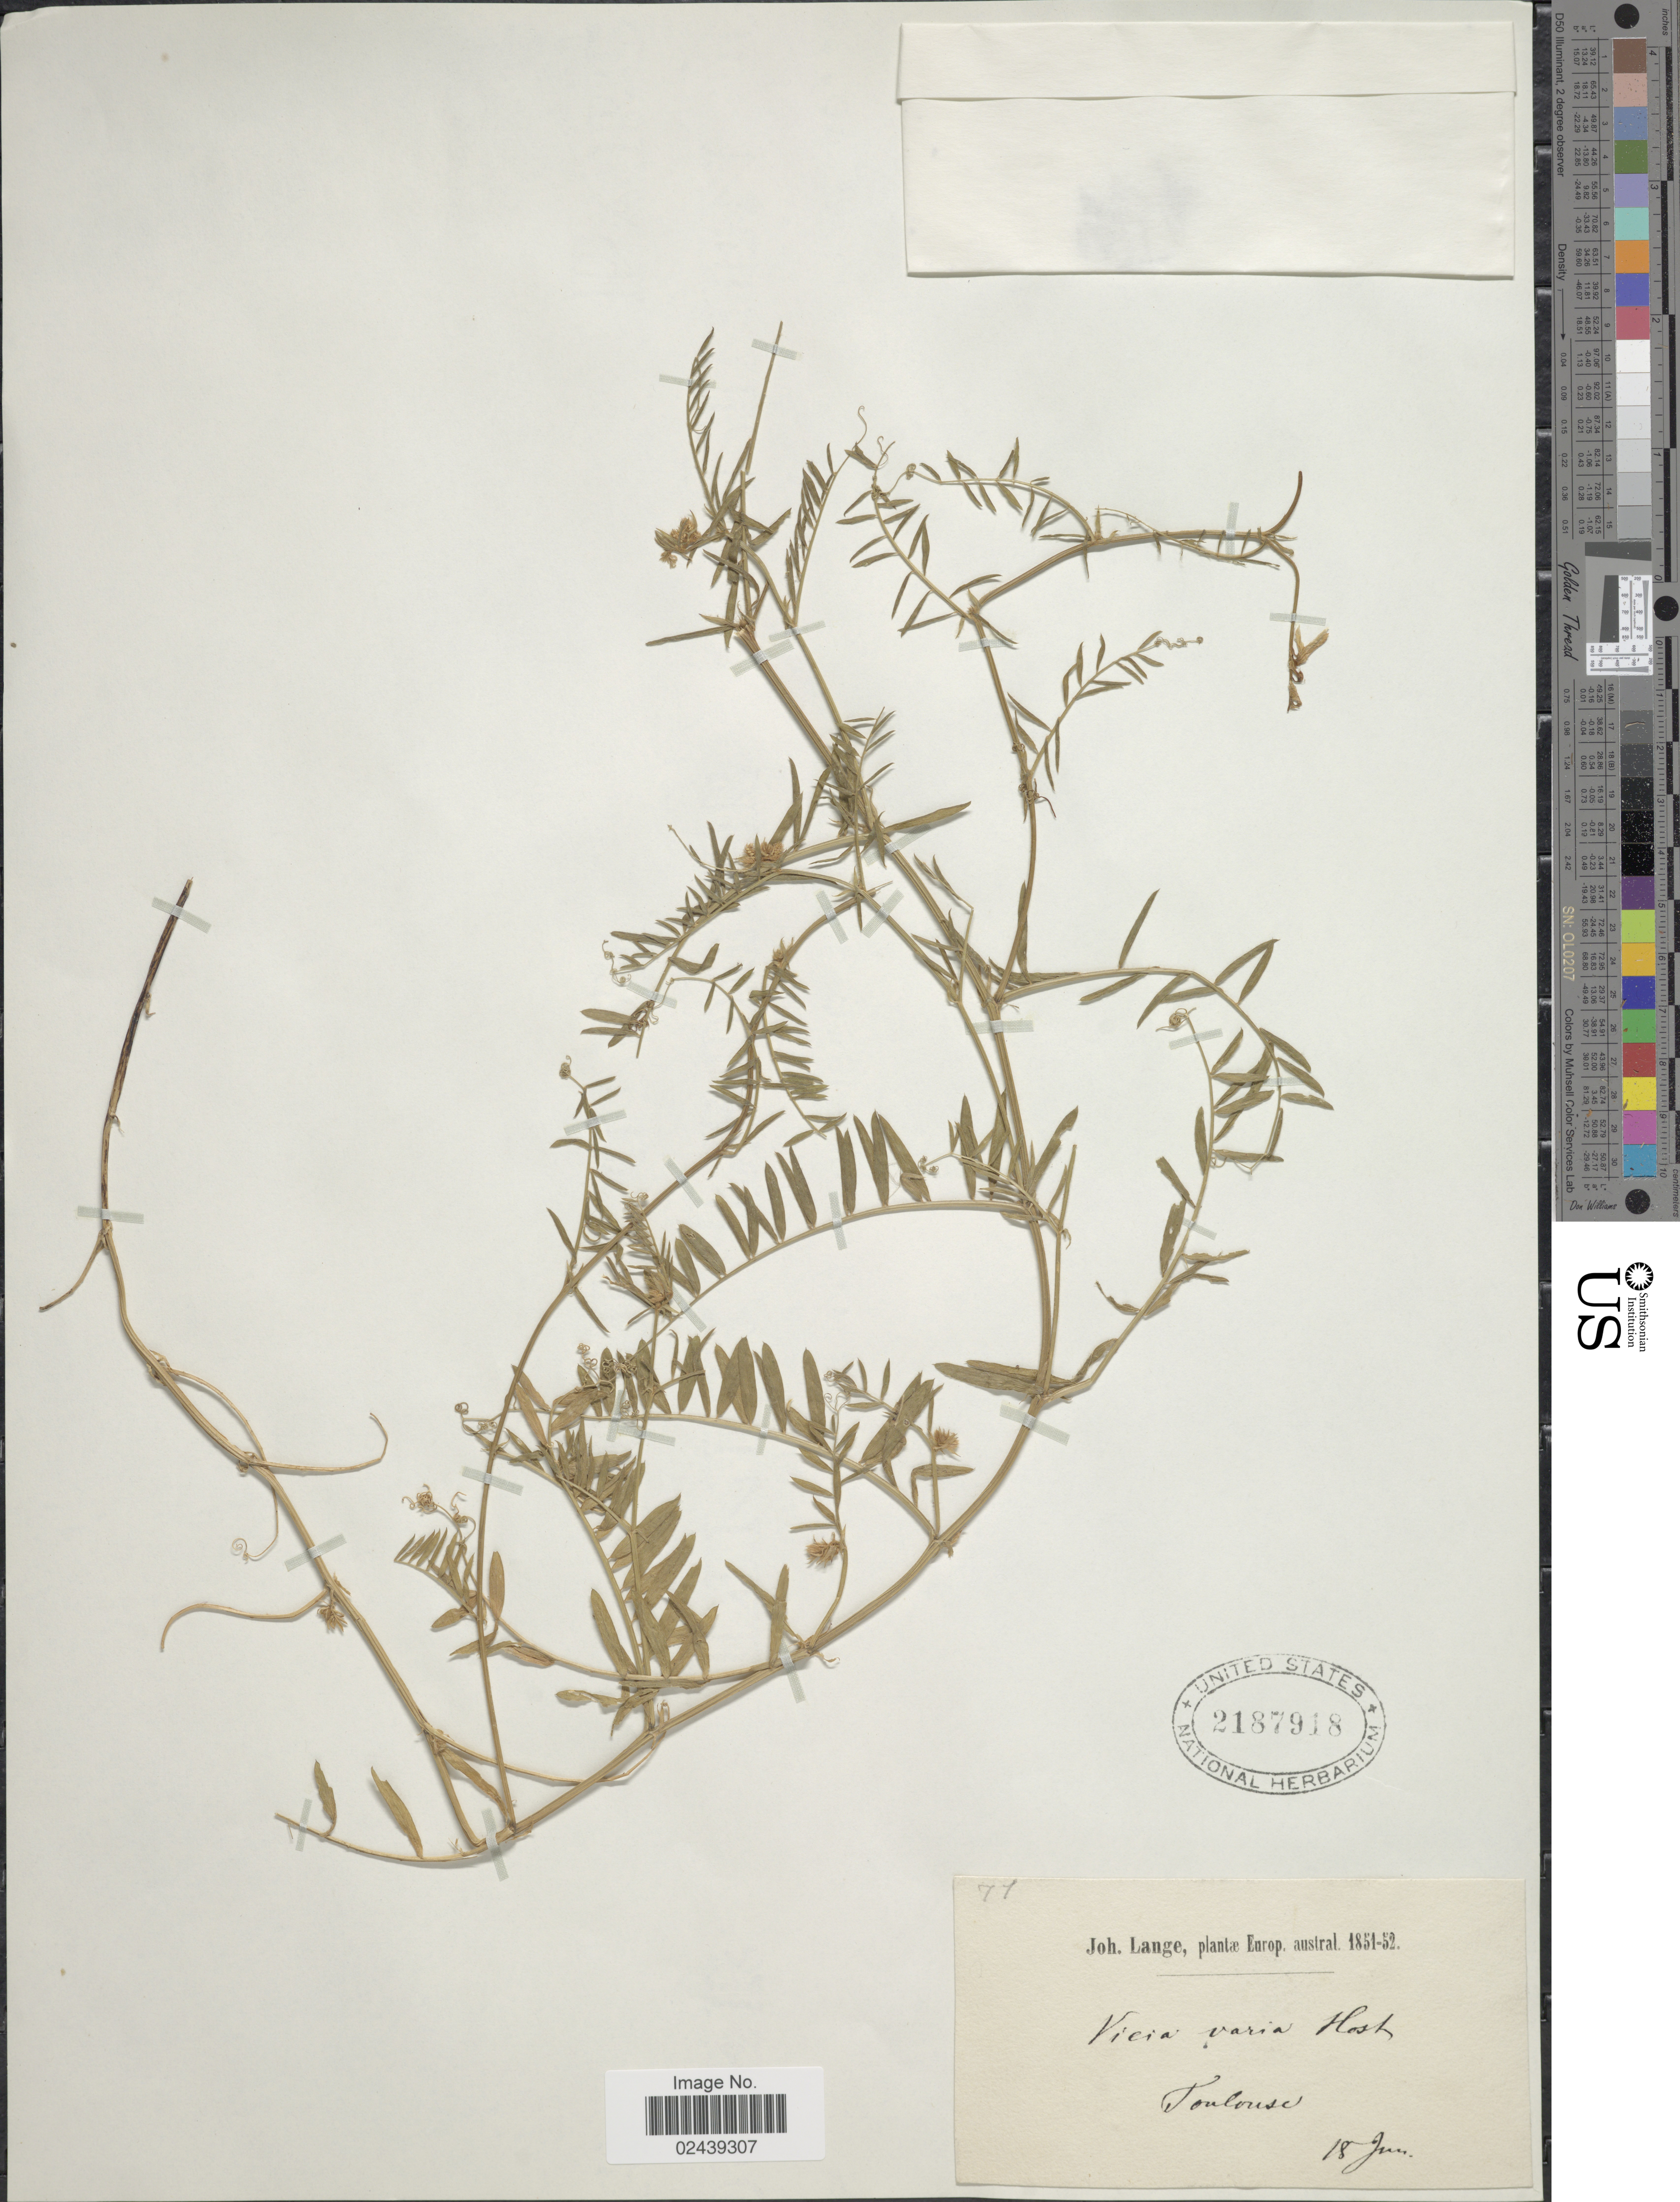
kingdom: Plantae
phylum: Tracheophyta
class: Magnoliopsida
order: Fabales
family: Fabaceae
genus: Vicia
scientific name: Vicia varia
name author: Host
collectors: J. Lange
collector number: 77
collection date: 1851-06-18/1852-06-18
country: France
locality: Europ. austral. Toulouse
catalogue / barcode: US 2187918